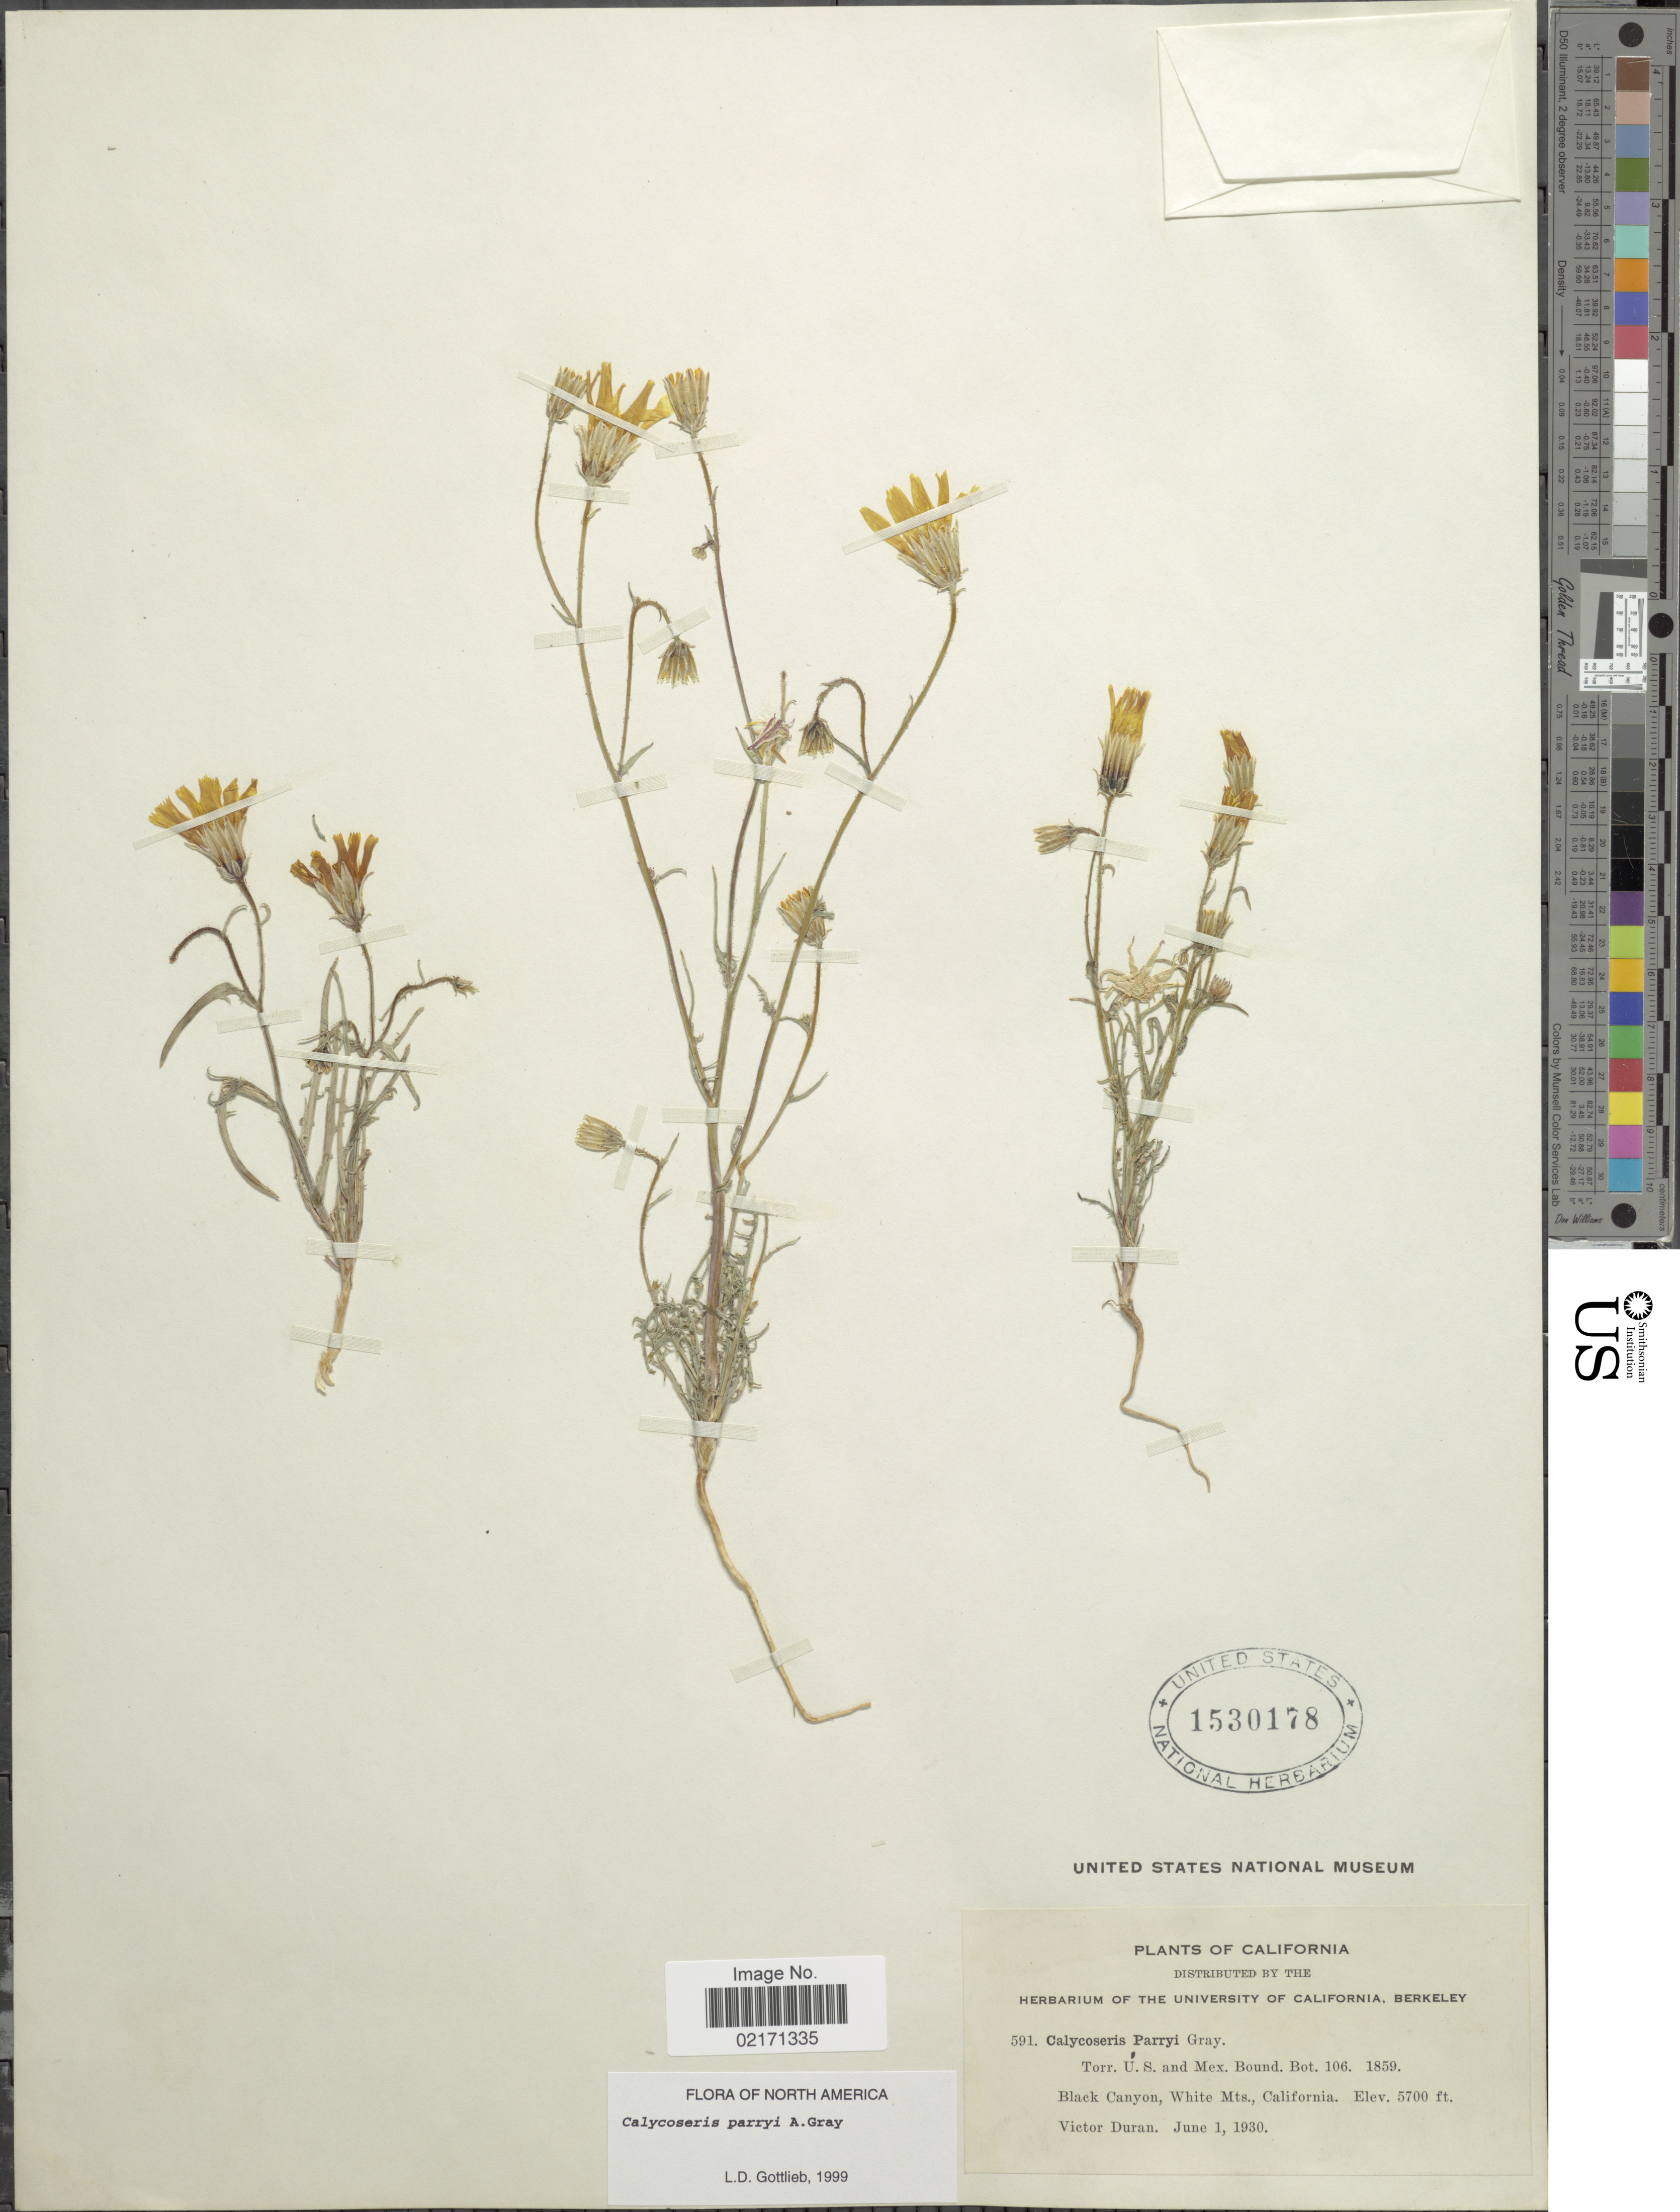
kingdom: Plantae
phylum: Tracheophyta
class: Magnoliopsida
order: Asterales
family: Asteraceae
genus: Calycoseris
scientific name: Calycoseris parryi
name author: A. Gray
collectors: V. Duran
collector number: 591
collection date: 1930-06-01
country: United States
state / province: California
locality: Black Canyon, White Mts.,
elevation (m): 1737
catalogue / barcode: US 1530178